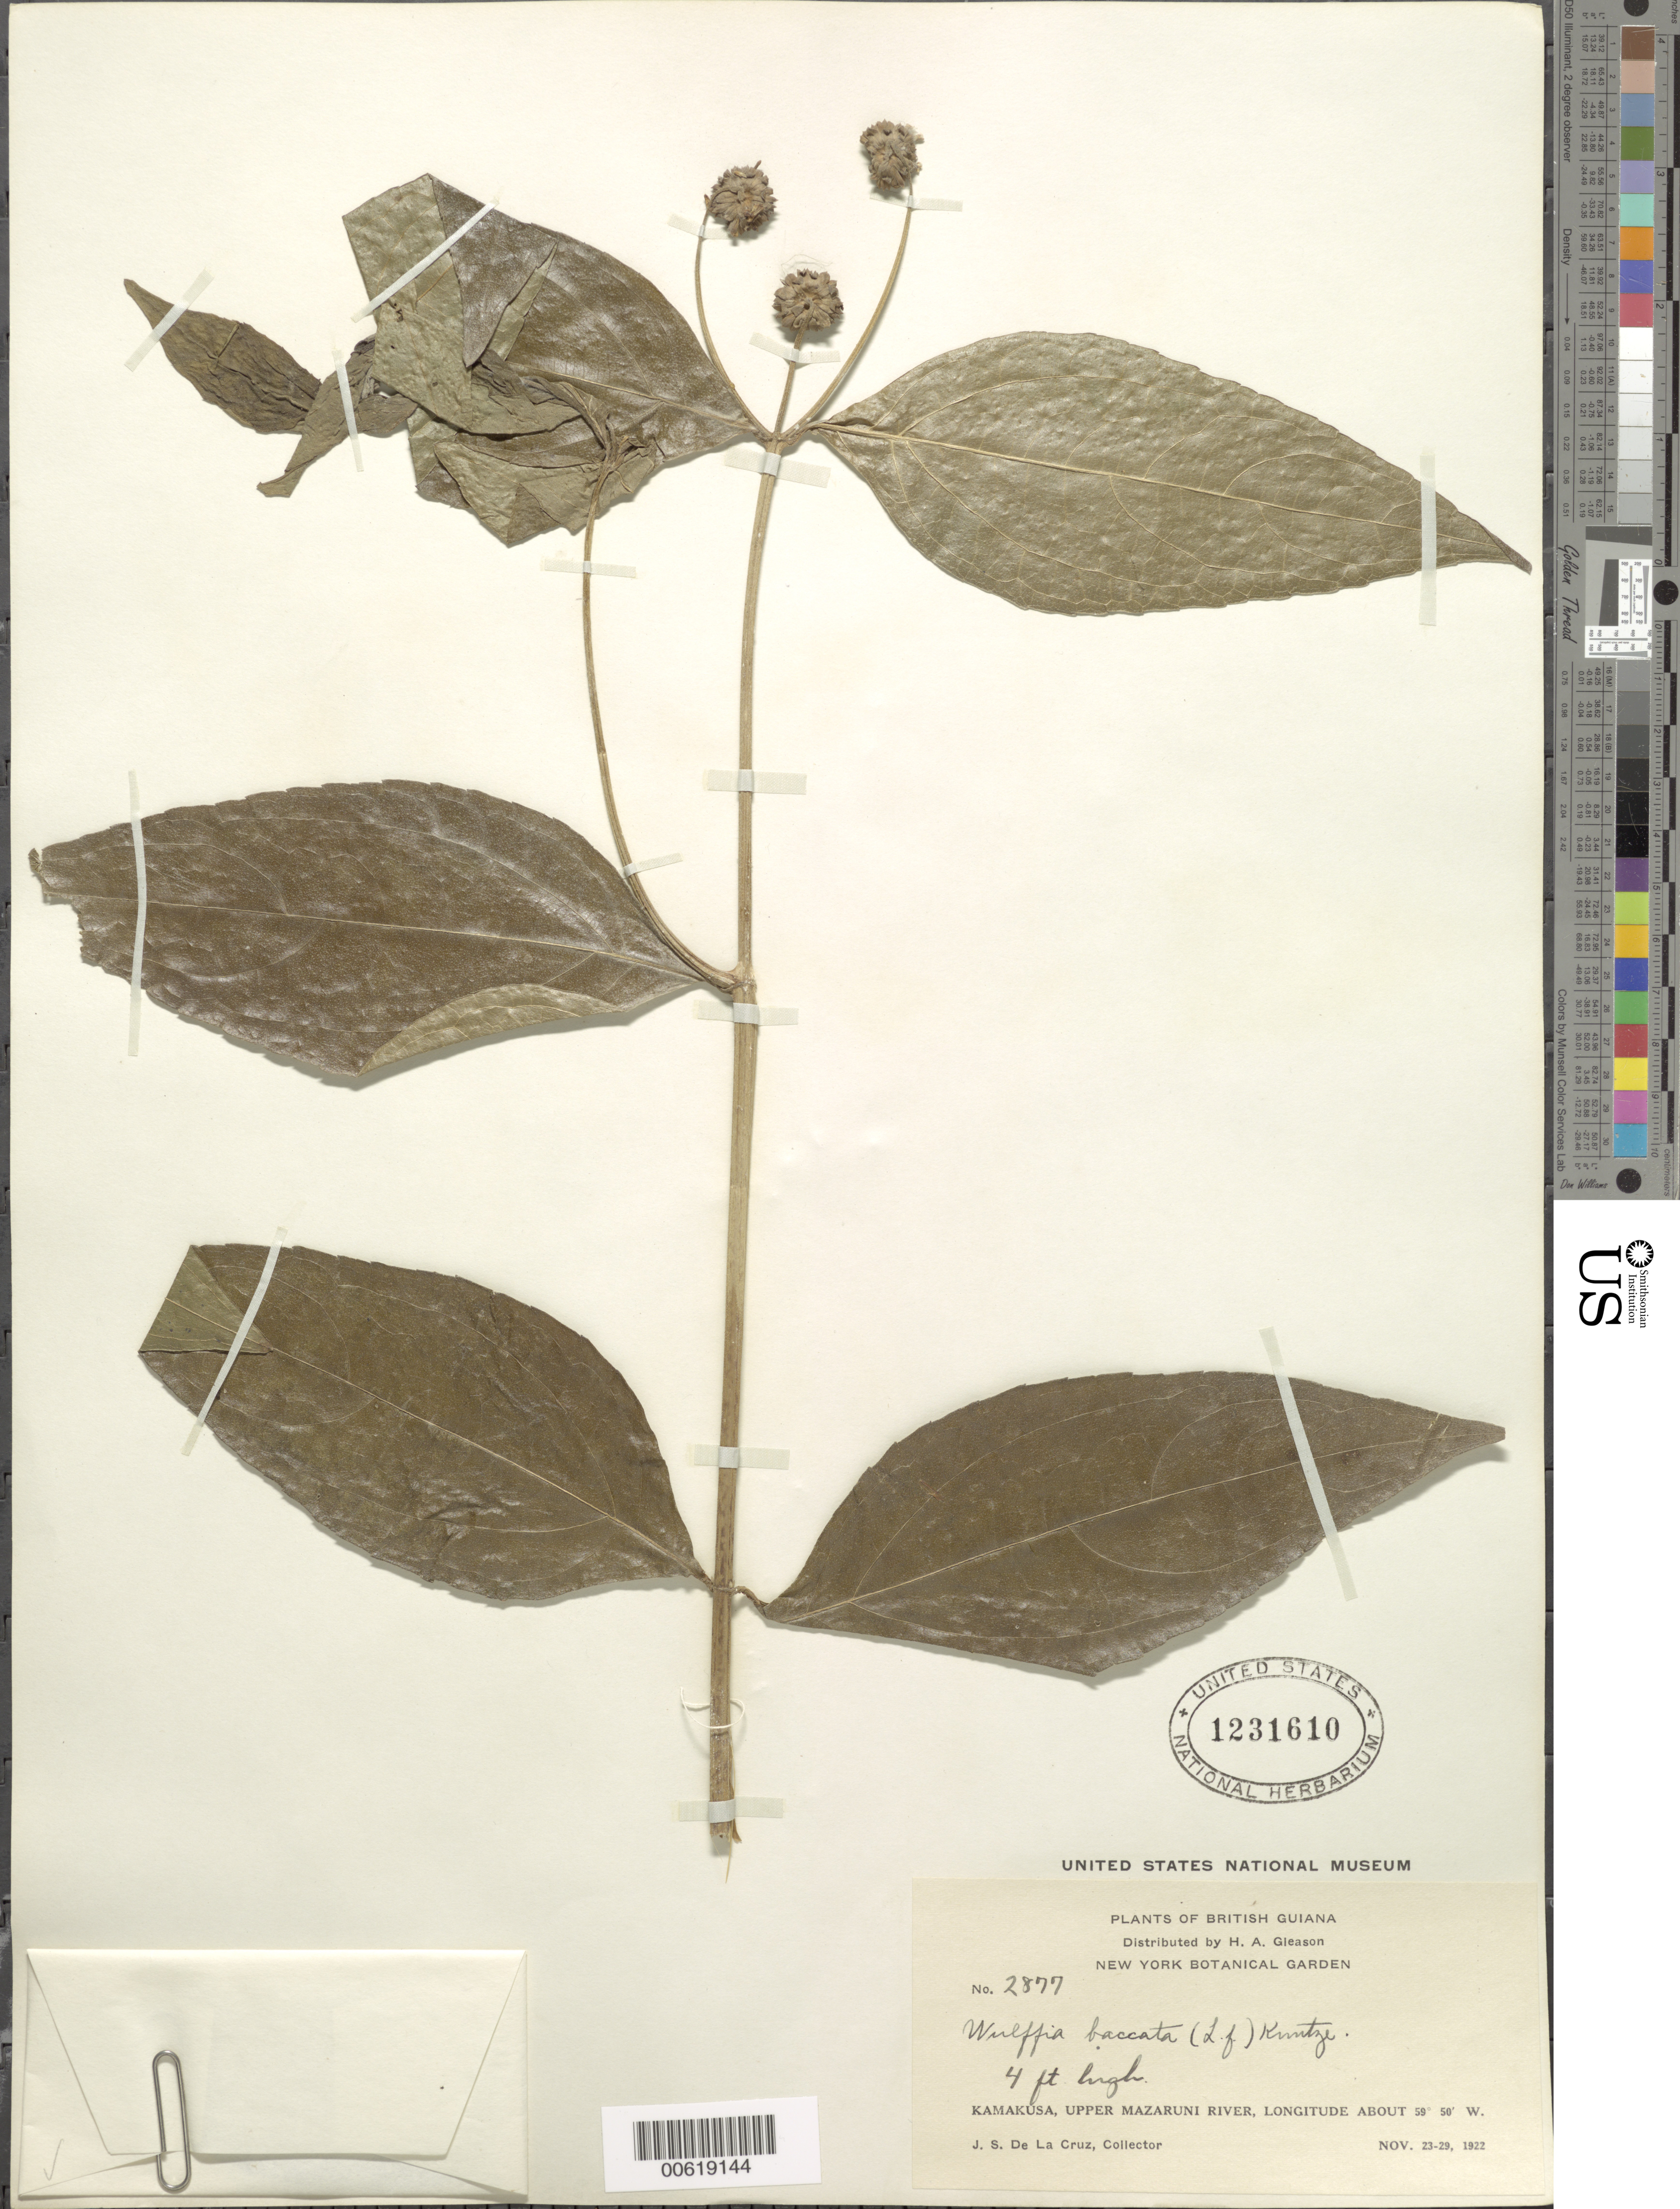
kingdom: Plantae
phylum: Tracheophyta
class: Magnoliopsida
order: Asterales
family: Asteraceae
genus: Wulffia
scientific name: Wulffia baccata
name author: (L. f.) Kuntze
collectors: J. S. de la Cruz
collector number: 2877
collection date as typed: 23-Nov-22 to 29-Nov-22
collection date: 1922-11-23/1922-11-29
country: Guyana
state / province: Cuyuni-Mazaruni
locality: Kamakusa, Upper Mazaruni R.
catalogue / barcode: US 1231610